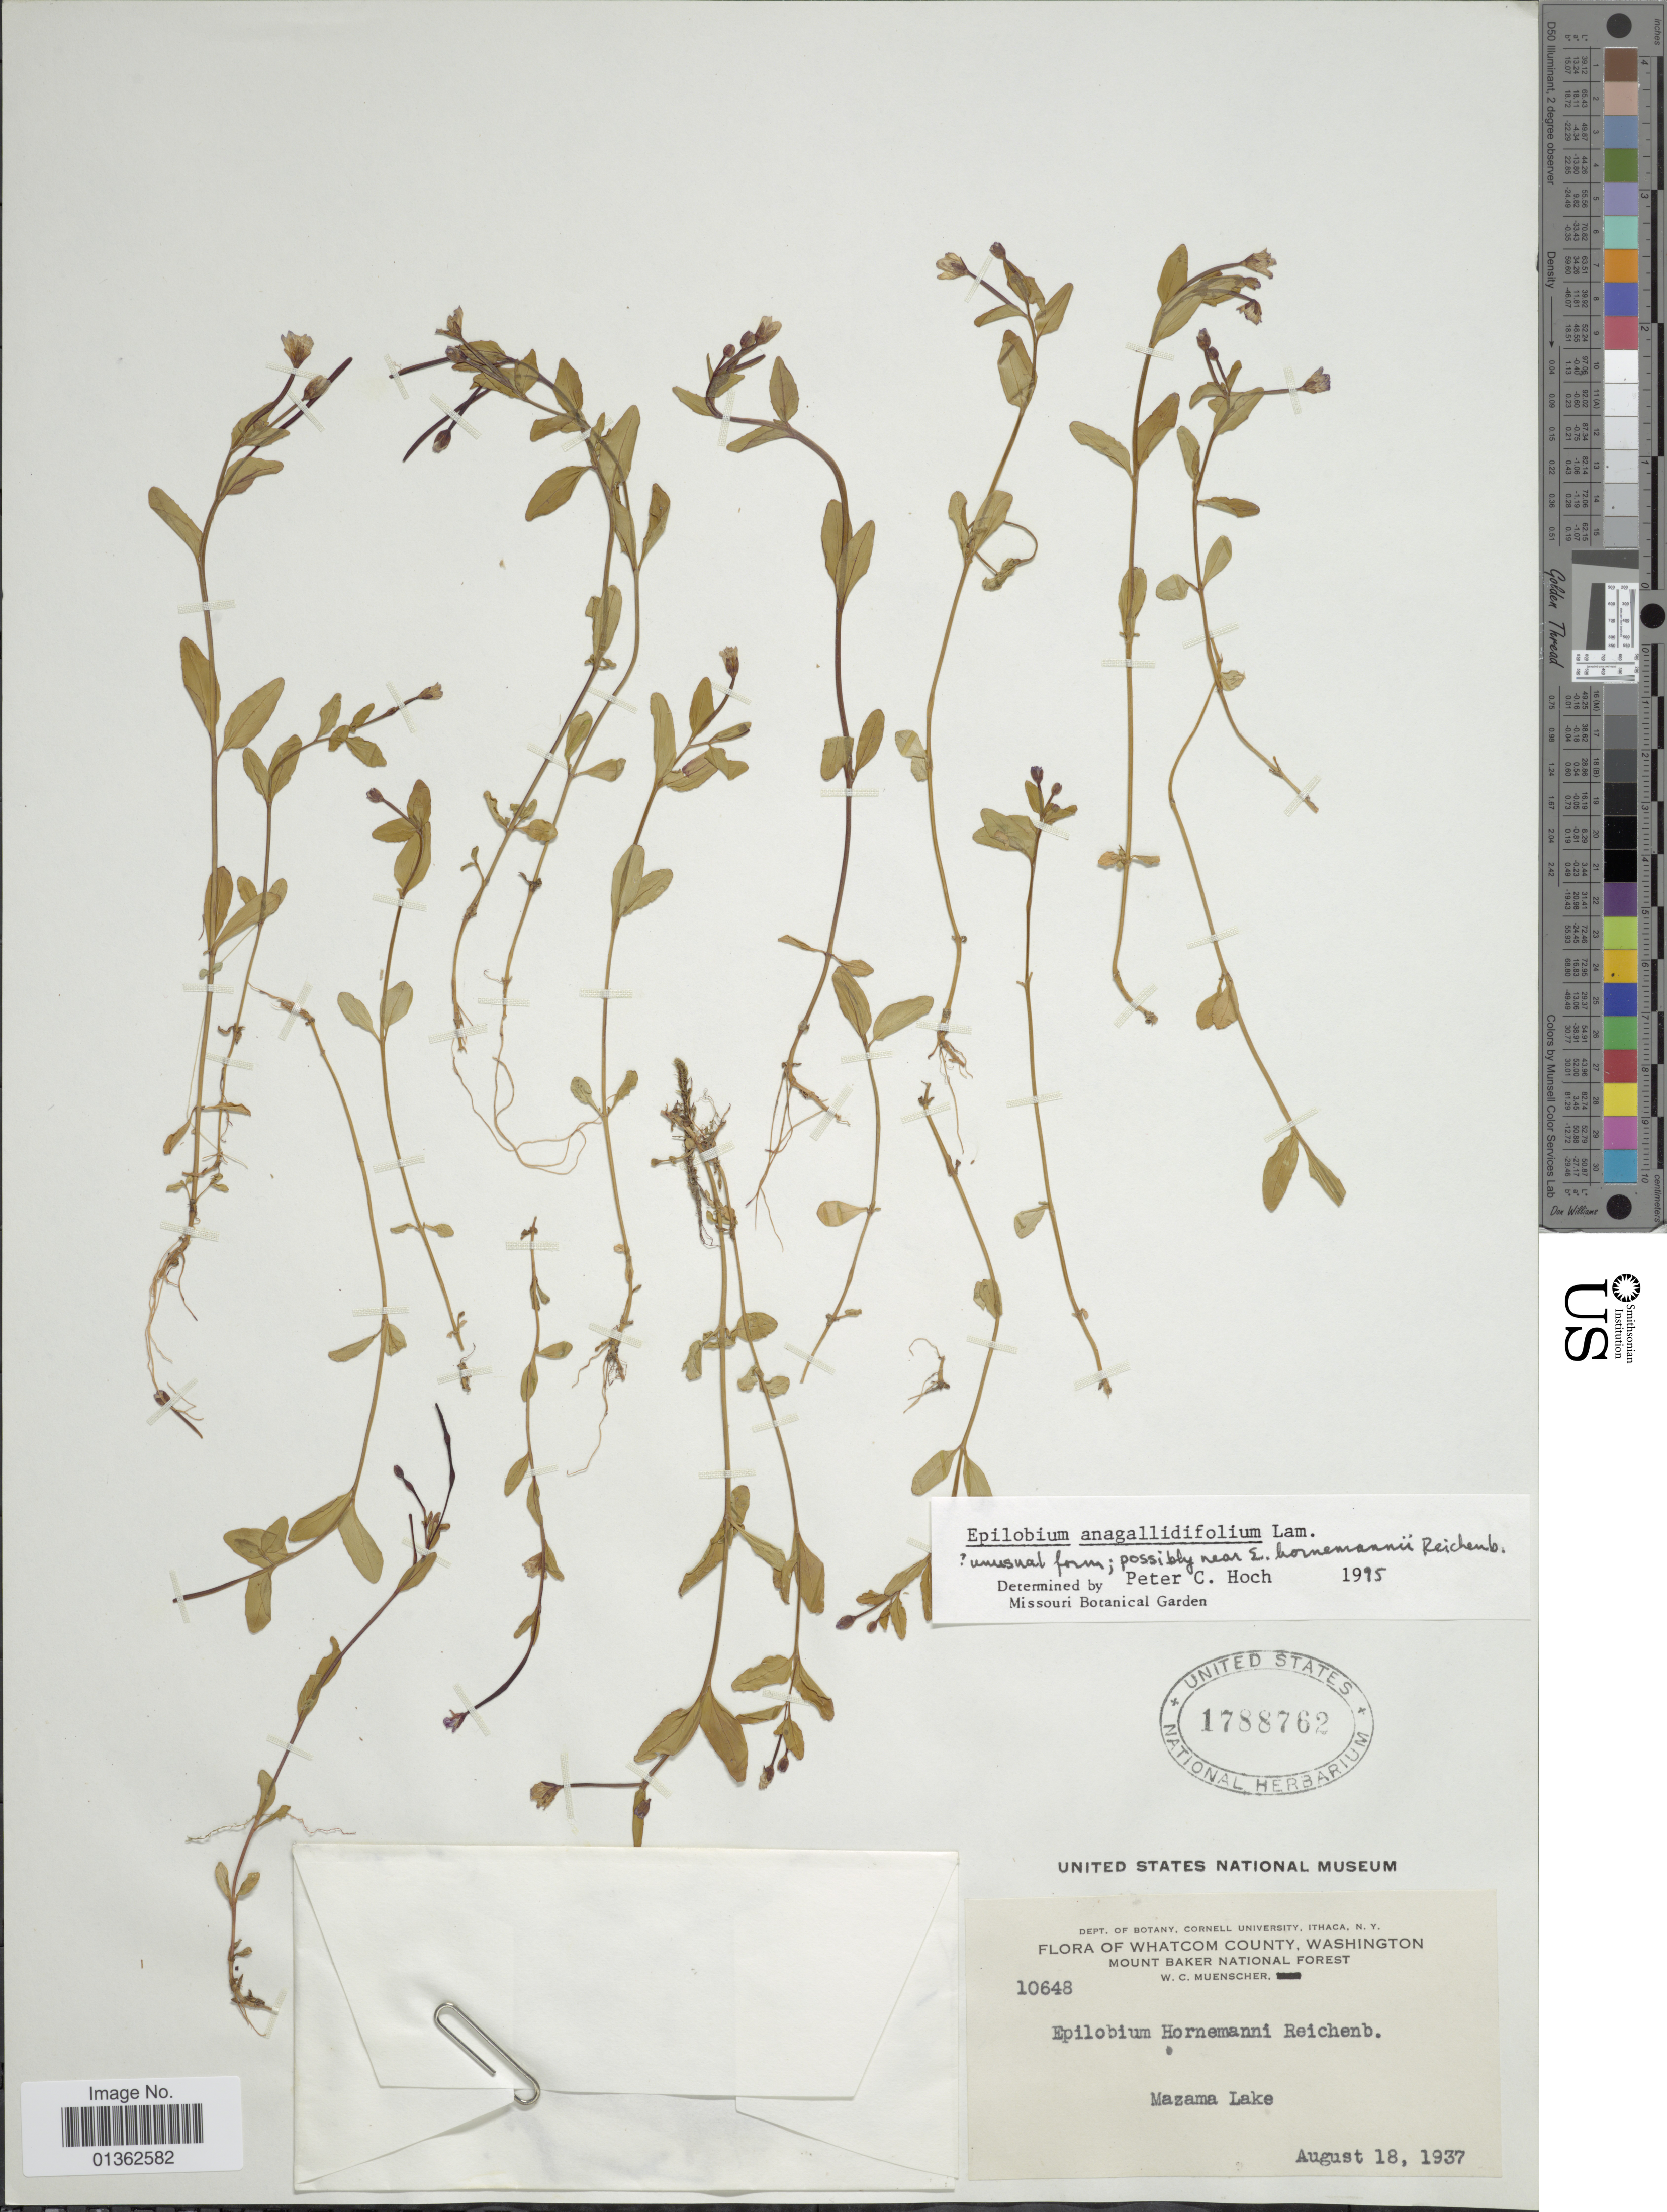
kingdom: Plantae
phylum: Tracheophyta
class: Magnoliopsida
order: Myrtales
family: Onagraceae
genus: Epilobium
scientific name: Epilobium anagallidifolium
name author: Lam.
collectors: W. Muenscher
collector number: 10648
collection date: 1937-08-18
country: United States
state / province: Washington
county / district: Whatcom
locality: Whatcom County. Mazama Lake.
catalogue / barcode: US 1788762